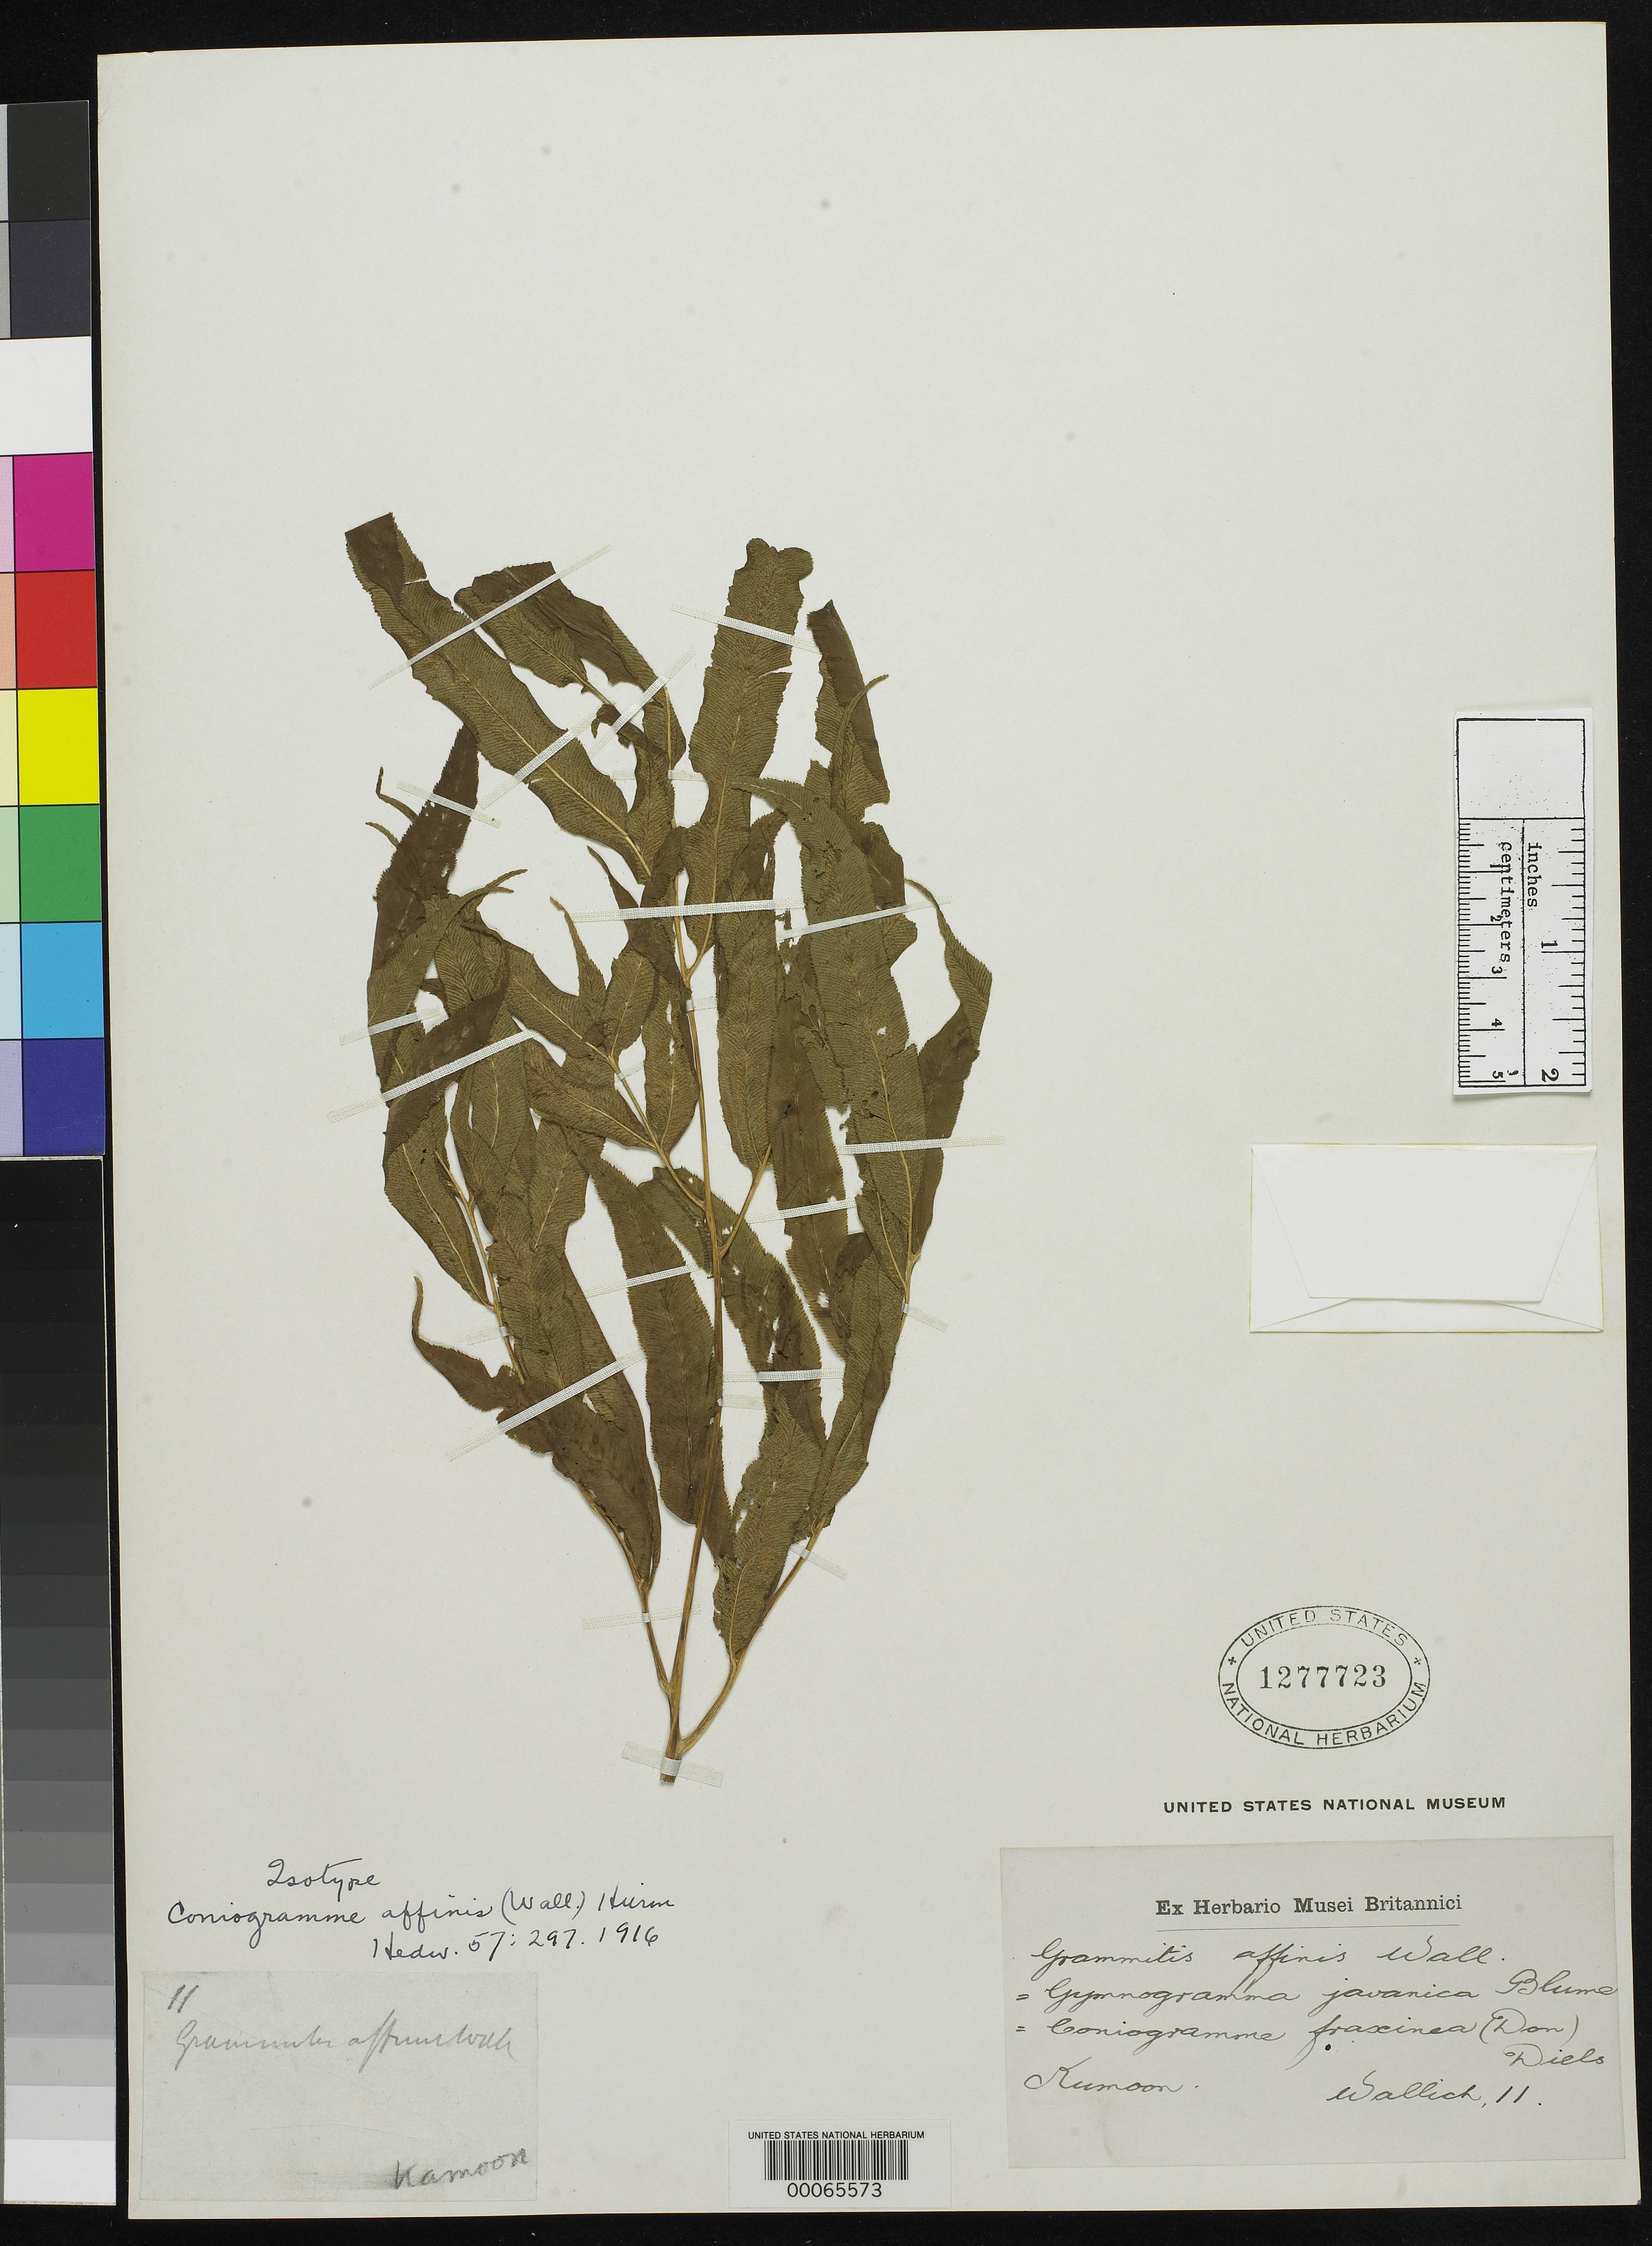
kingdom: Plantae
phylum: Tracheophyta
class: Polypodiopsida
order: Polypodiales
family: Pteridaceae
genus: Coniogramme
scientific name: Coniogramme affinis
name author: Hieron.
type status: Type Collection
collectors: N. Wallich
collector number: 11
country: India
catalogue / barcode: US 1277723